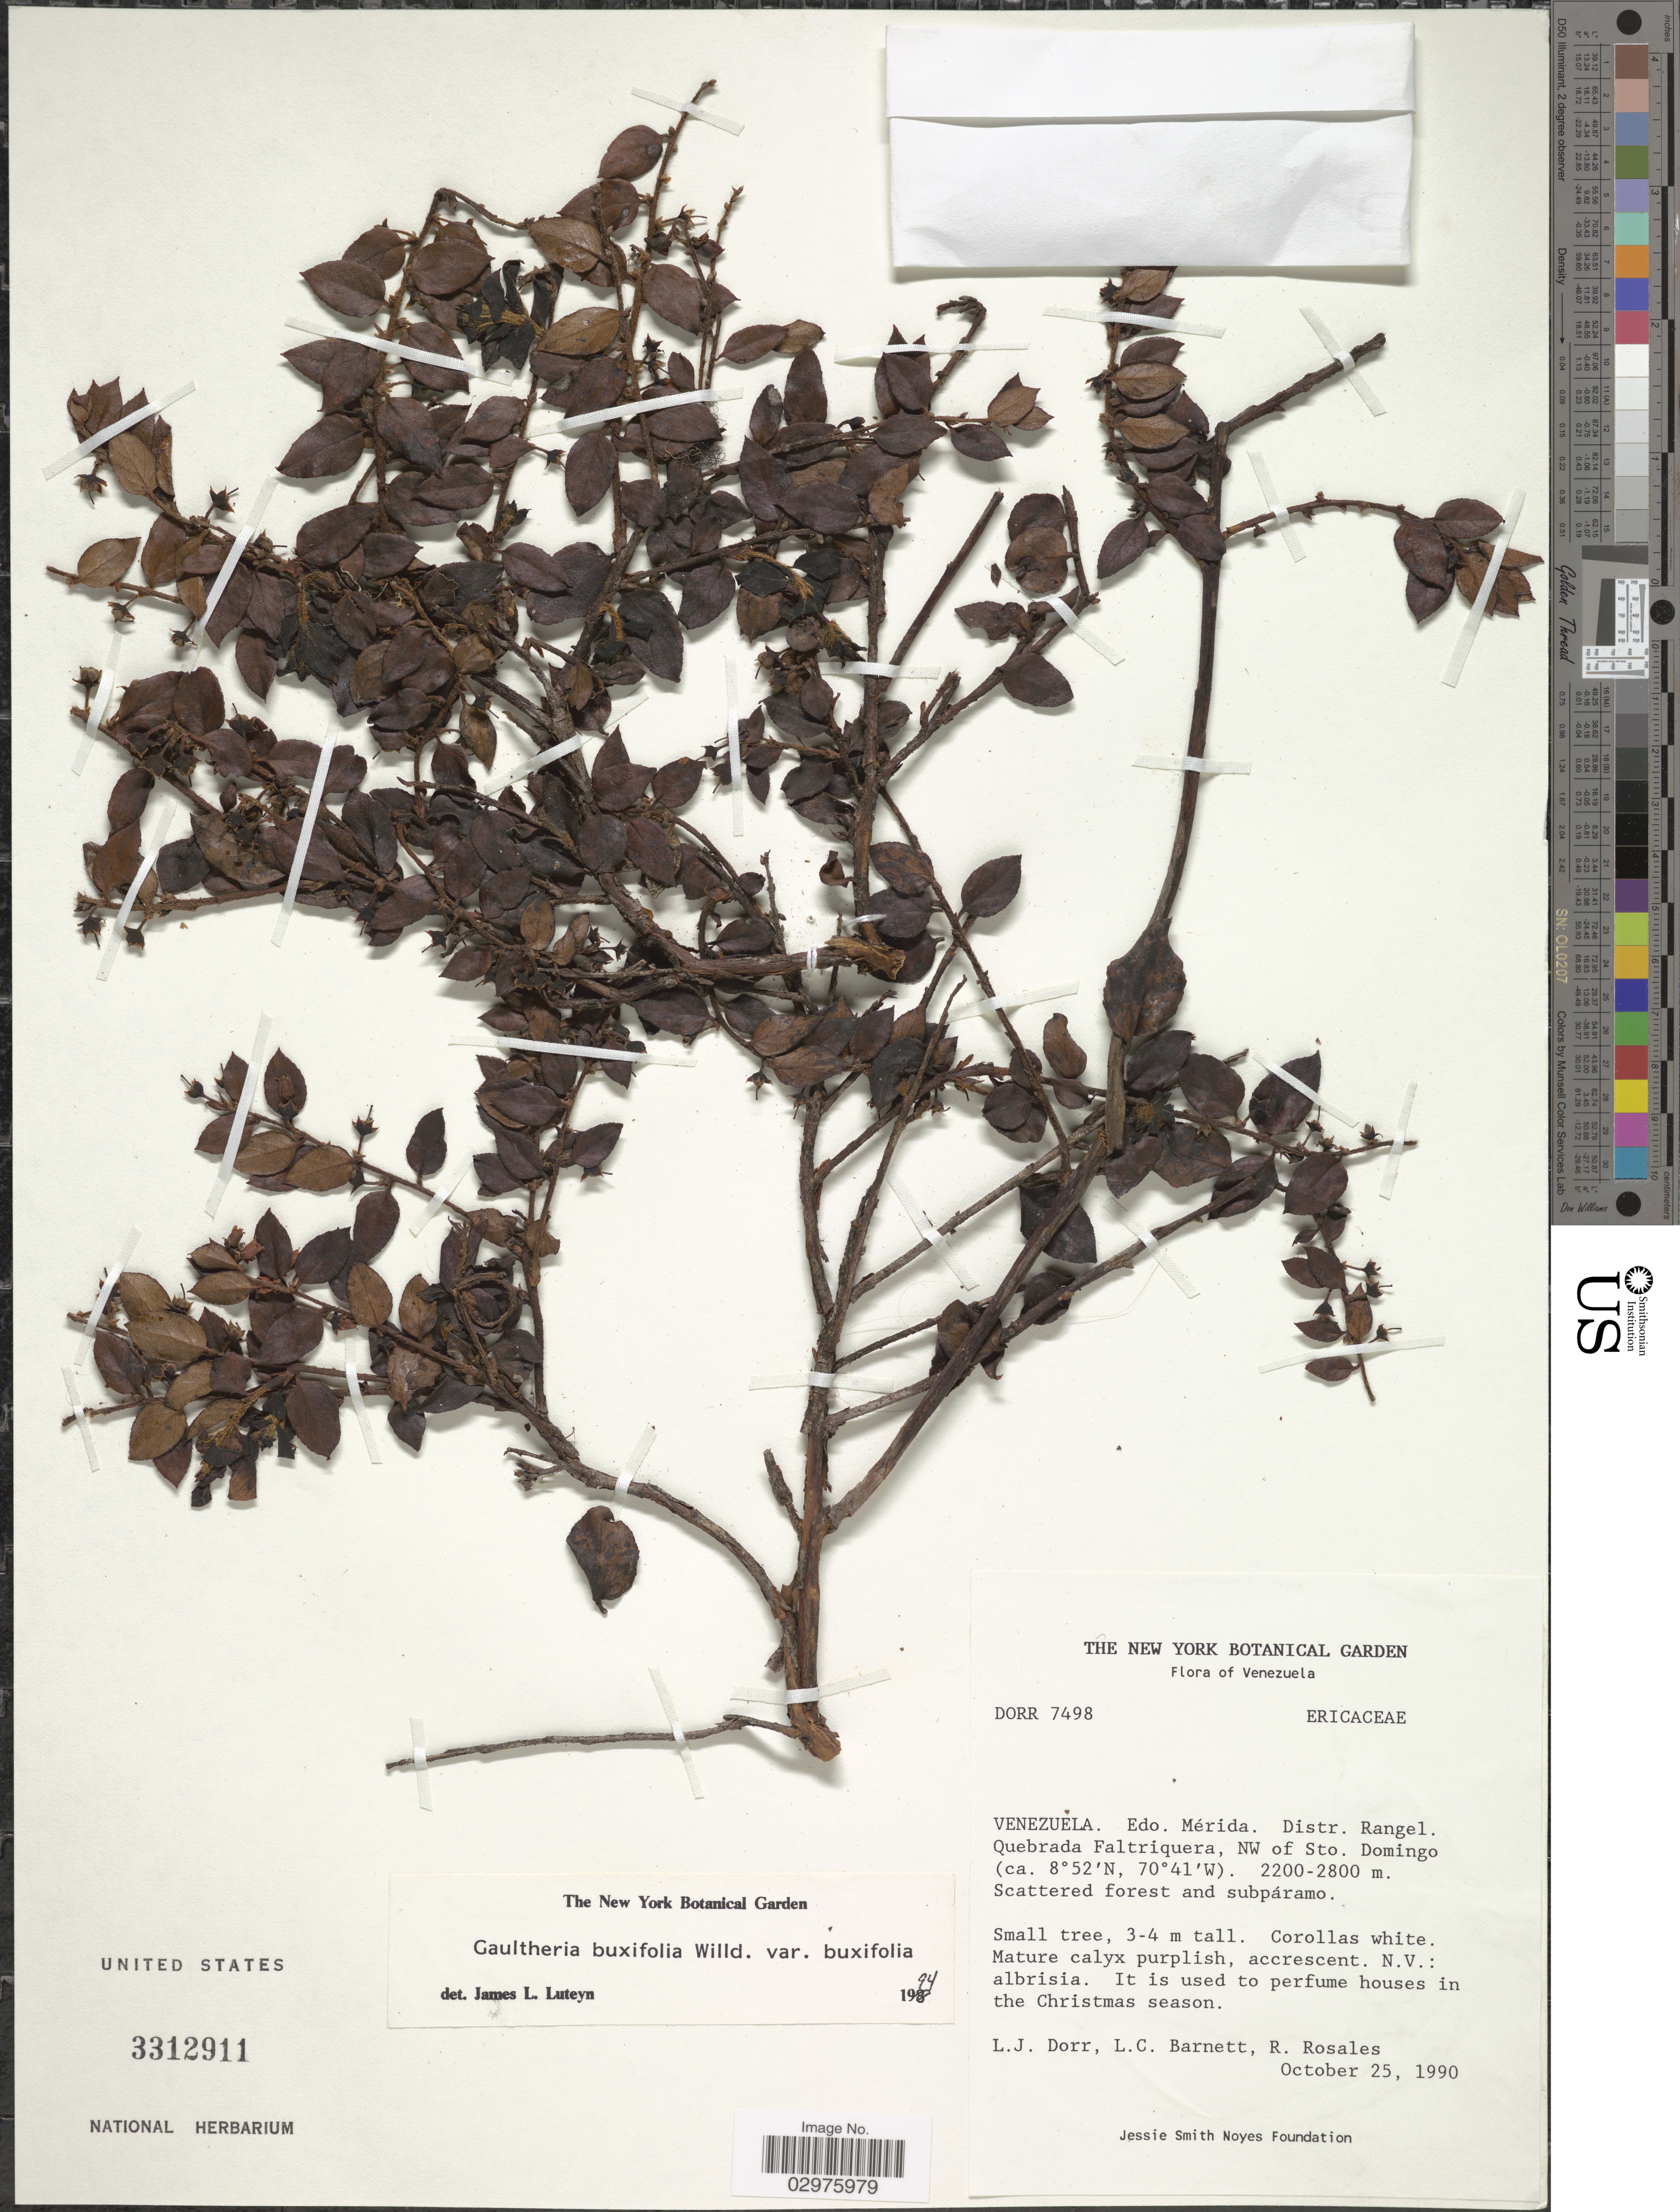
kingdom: Plantae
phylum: Tracheophyta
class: Magnoliopsida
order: Ericales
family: Ericaceae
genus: Gaultheria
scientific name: Gaultheria buxifolia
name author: Willd.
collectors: L. J. Dorr, L. C. Barnett & R. Rosales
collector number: DORR7498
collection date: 1990-10-25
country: Venezuela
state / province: Mérida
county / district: Rangel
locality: Quebrada Faltriquera, NW of Sto. Domingo.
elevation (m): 2200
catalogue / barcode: US 3312911